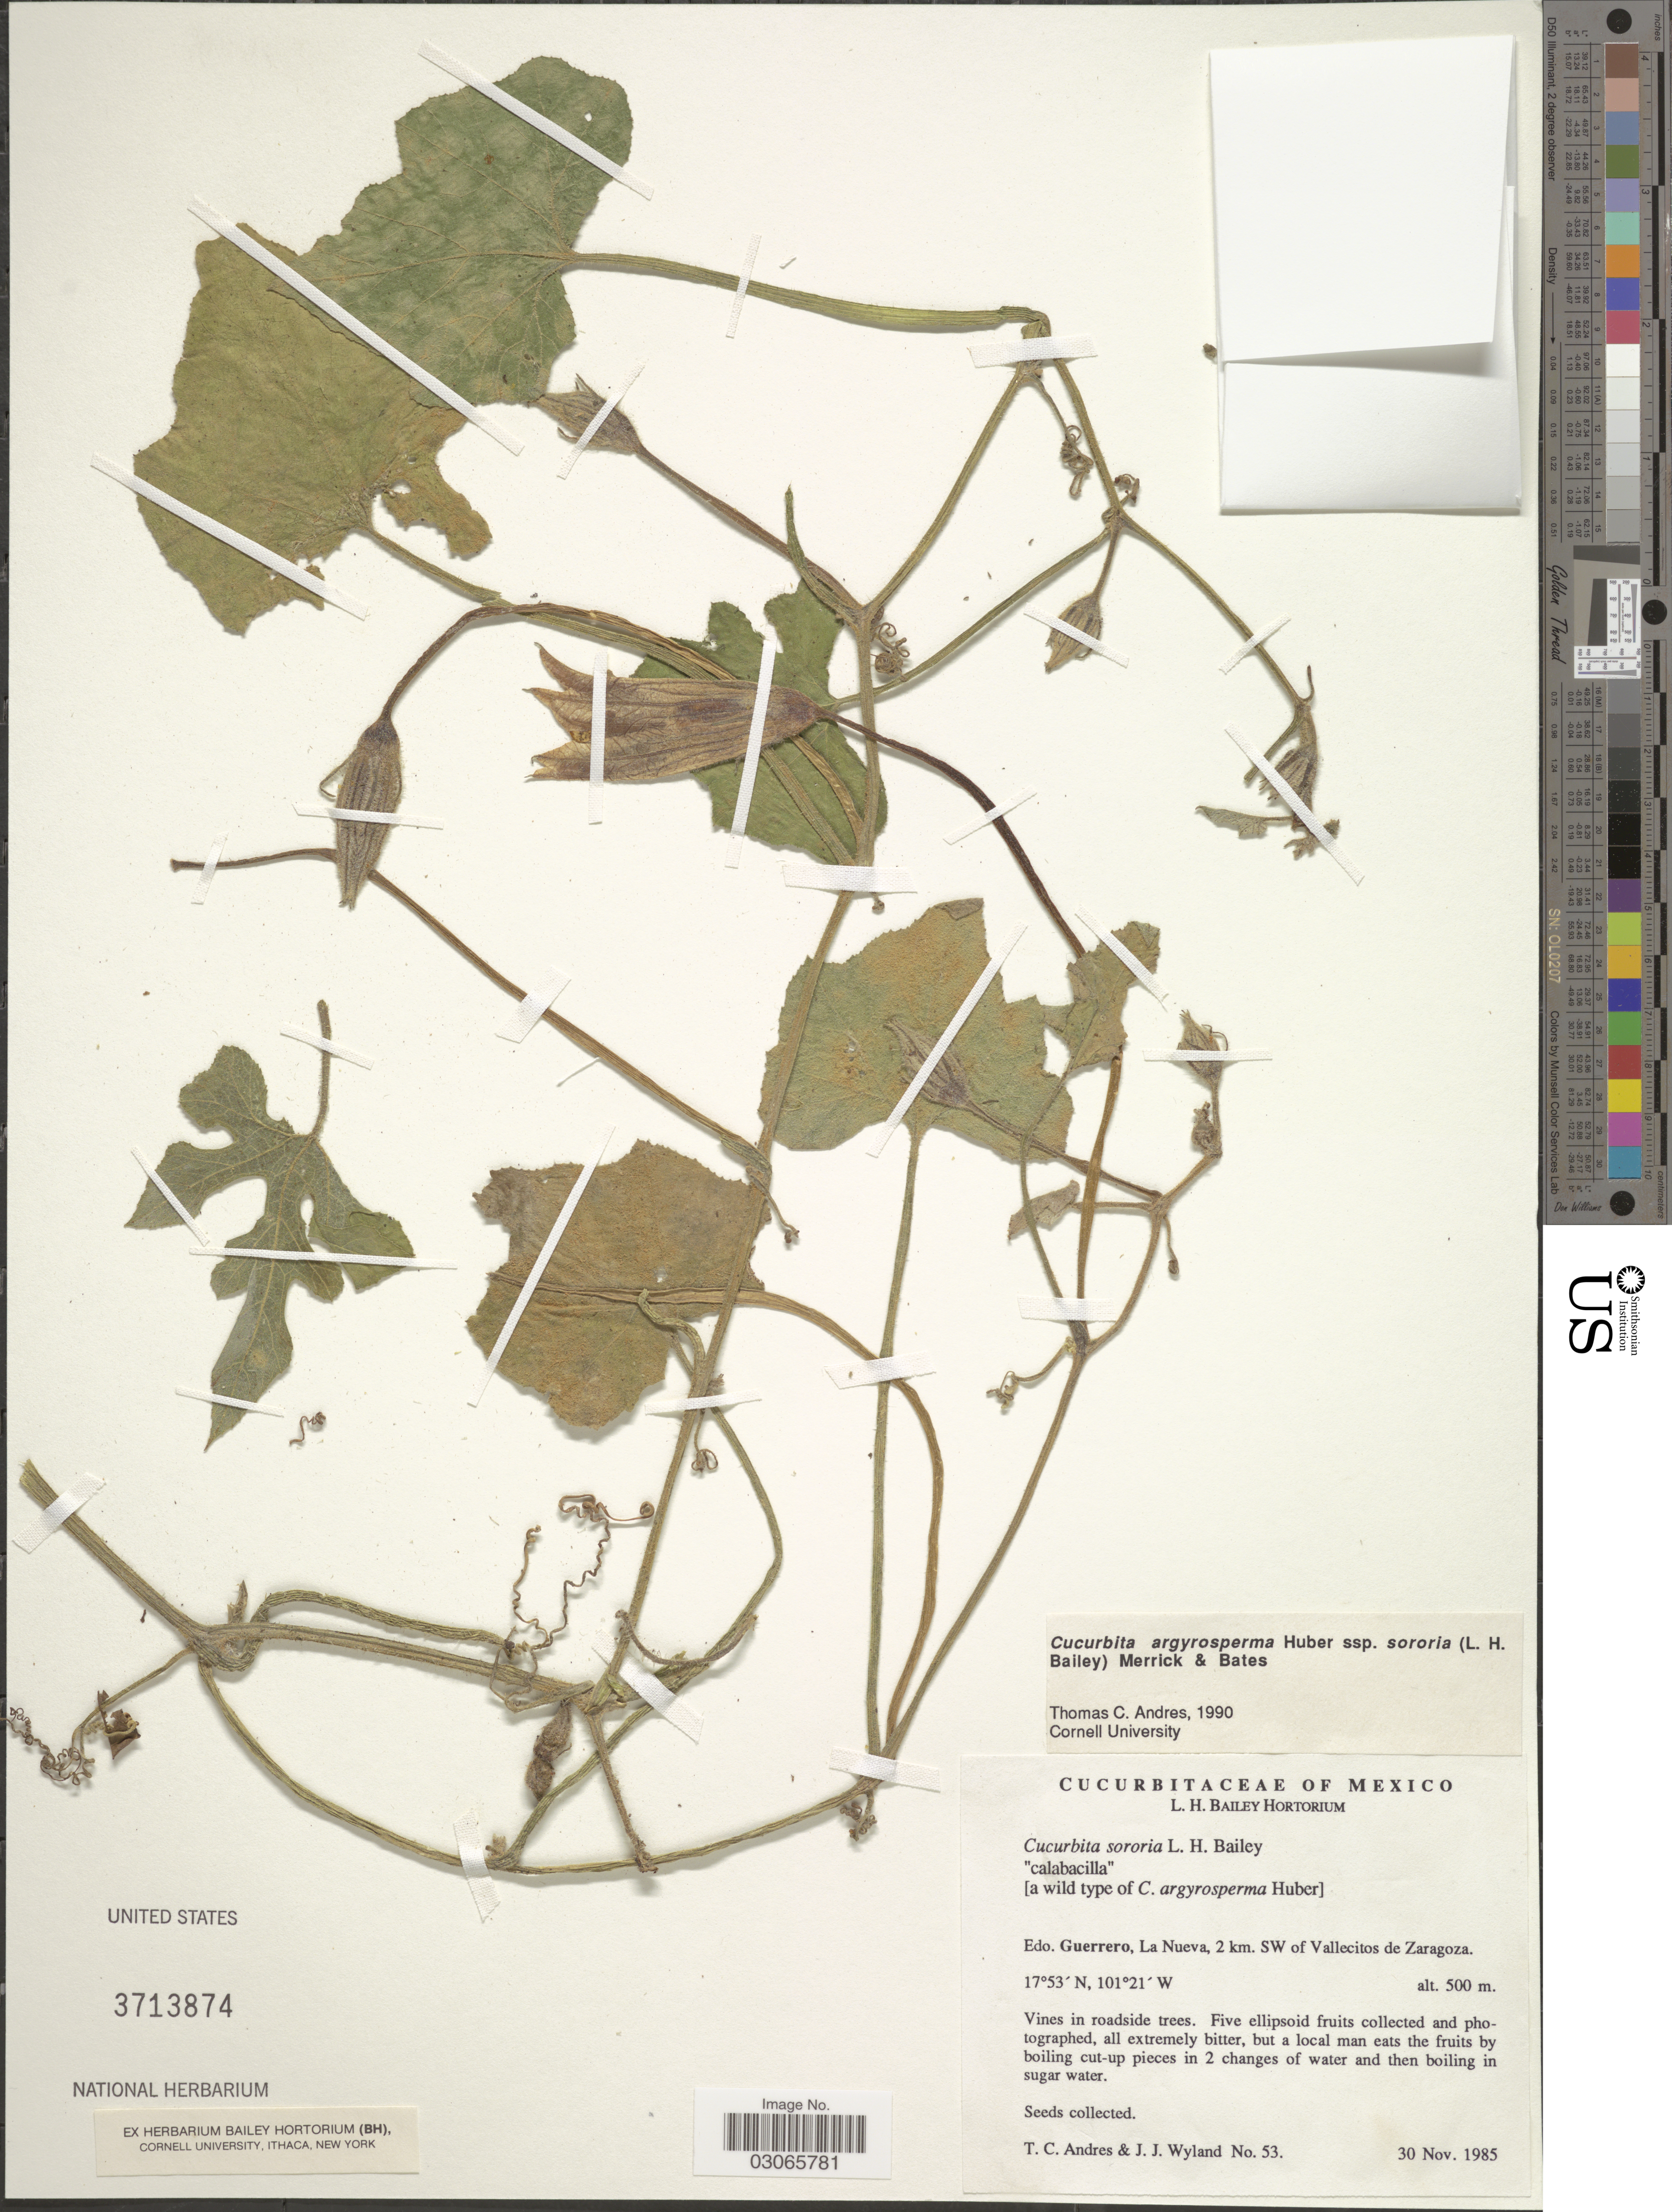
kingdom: Plantae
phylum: Tracheophyta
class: Magnoliopsida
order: Cucurbitales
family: Cucurbitaceae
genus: Cucurbita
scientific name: Cucurbita argyrosperma subsp. sororia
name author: (L.H. Bailey) Merrick & D.M. Bates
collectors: T. C. Andres & J. J. Wyland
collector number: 53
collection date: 1985-11-30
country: Mexico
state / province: Guerrero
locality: La Nueva, 2 km. SW of Vallecitos de Zaragoza.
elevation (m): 500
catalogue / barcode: US 3713874